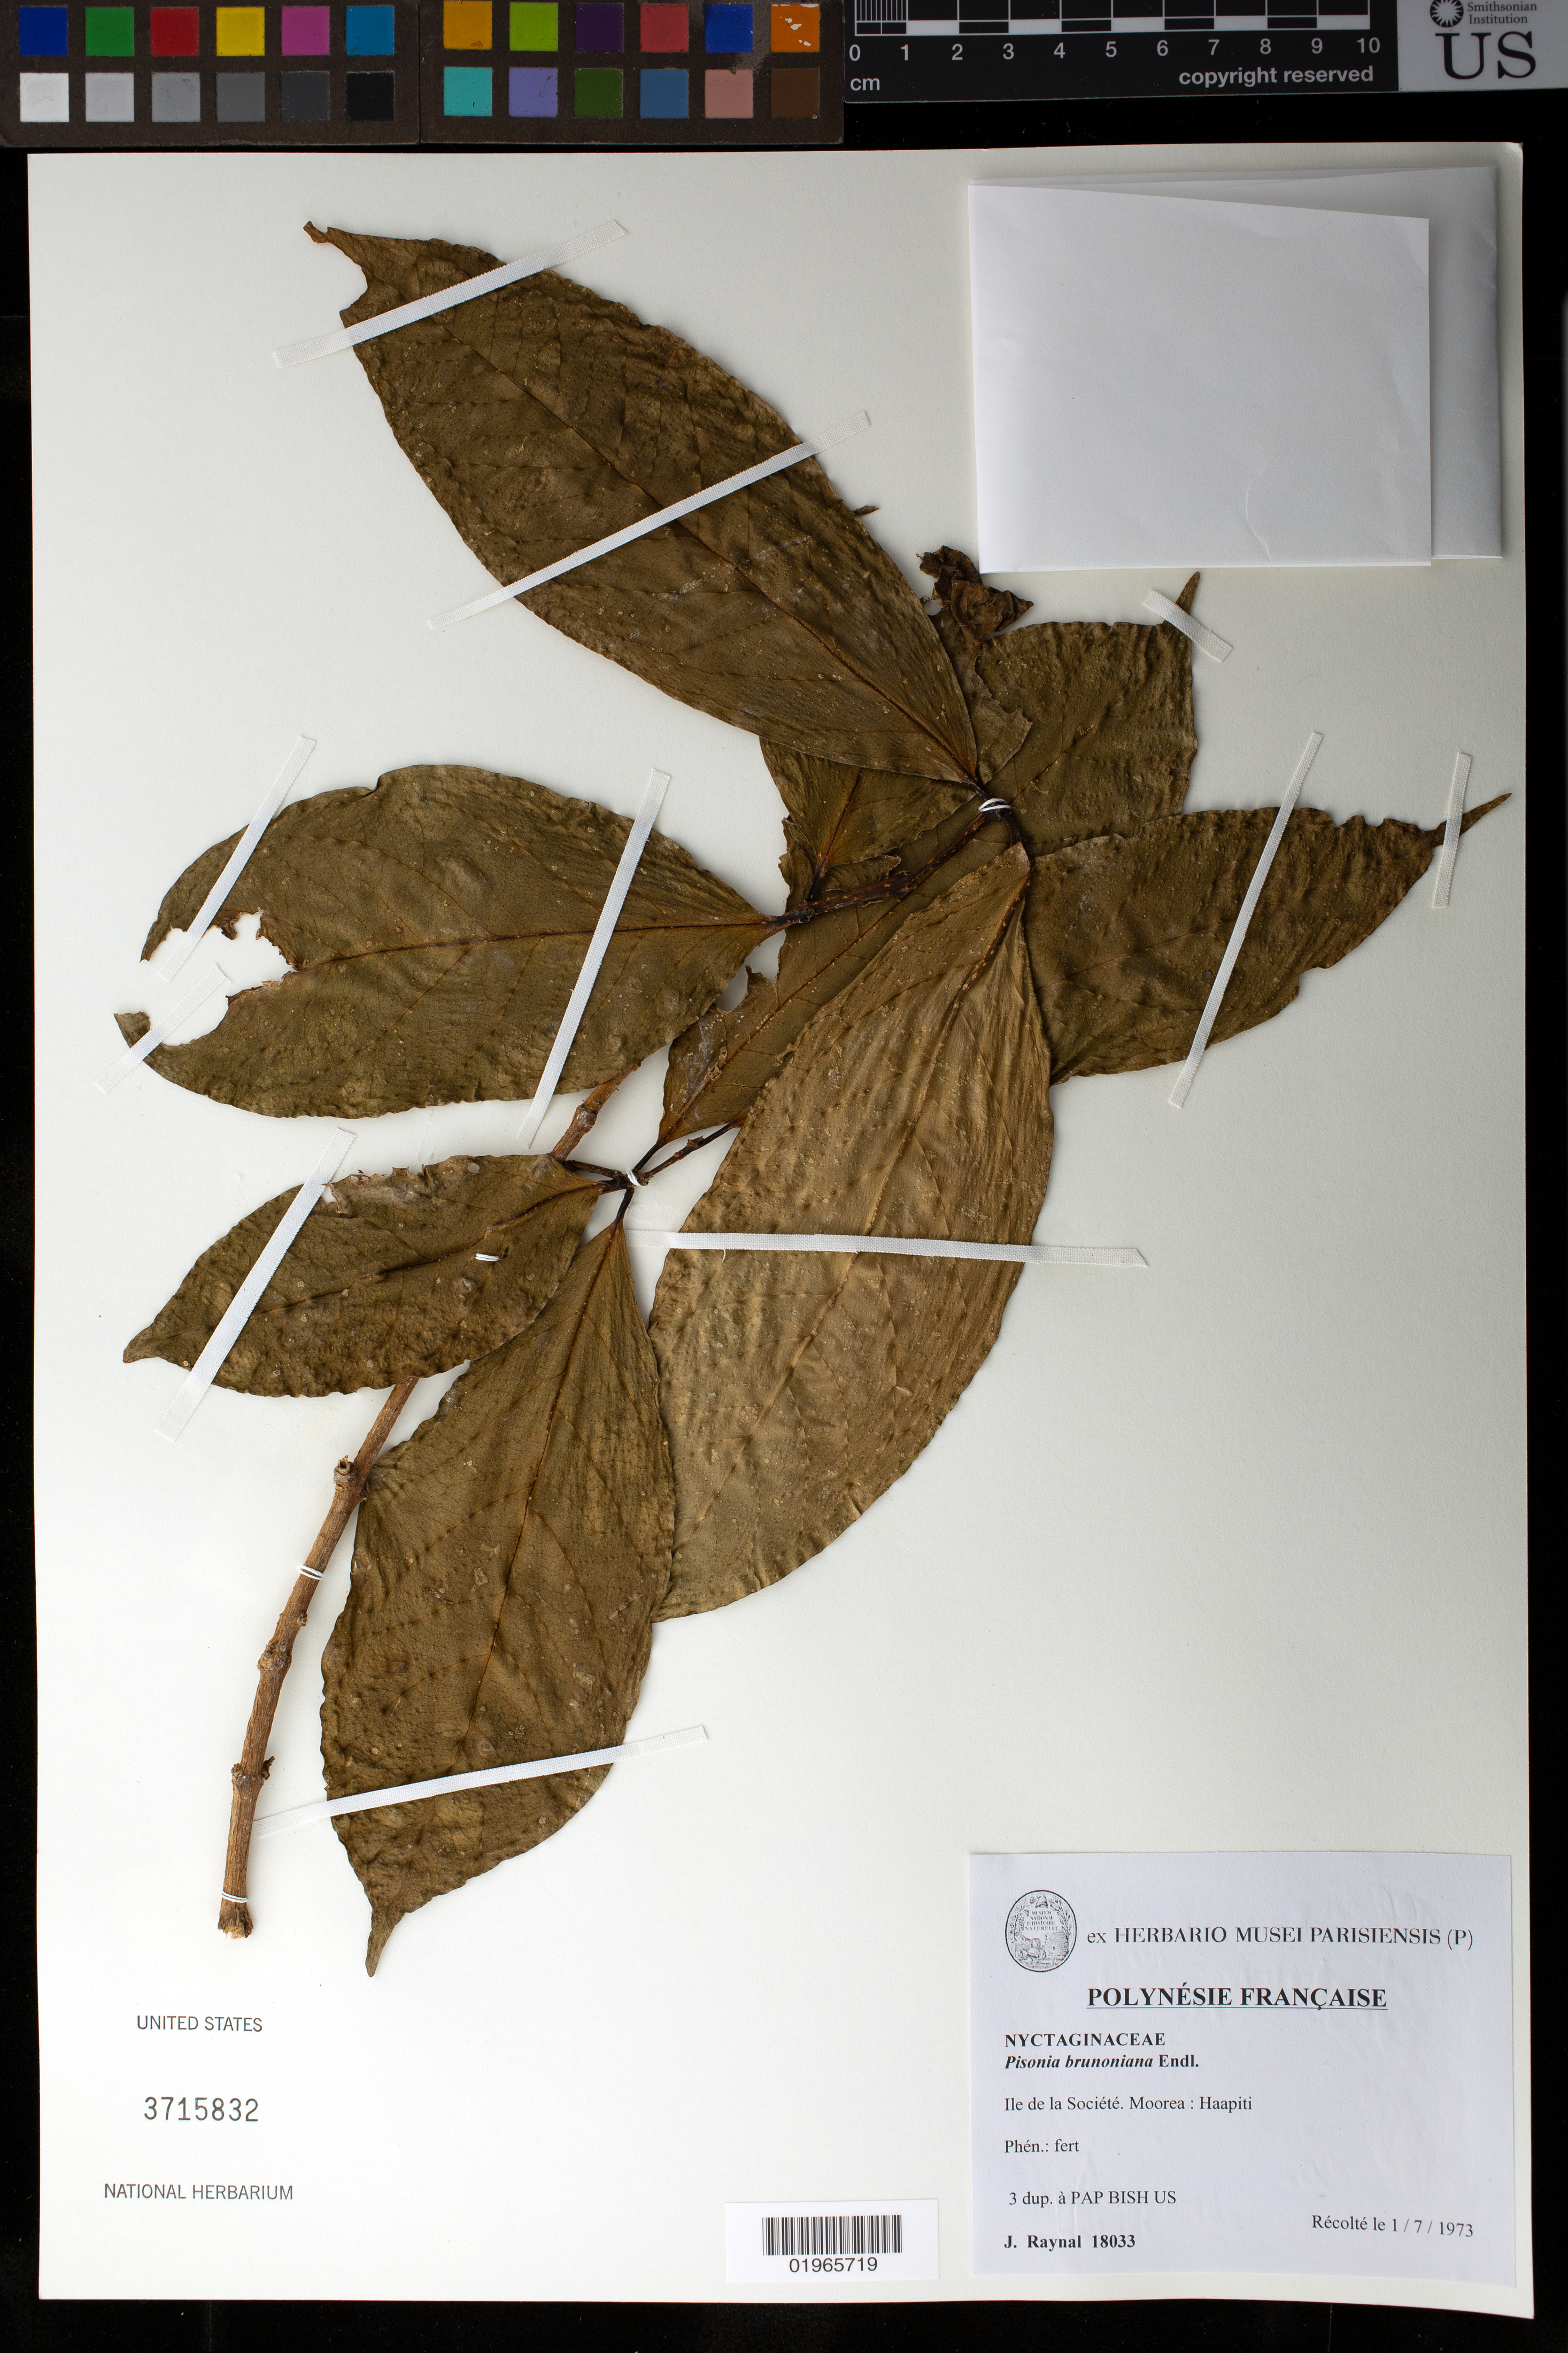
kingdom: Plantae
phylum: Tracheophyta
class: Magnoliopsida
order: Caryophyllales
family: Nyctaginaceae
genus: Ceodes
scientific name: Ceodes brunoniana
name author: (Endl.) Skottsb.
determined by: Wagner, W. L., (BOT), Smithsonian Institution - National Museum of Natural History (UNITED STATES)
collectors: J. Raynal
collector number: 18033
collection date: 1973-07-01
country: French Polynesia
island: Moorea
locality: Haapiti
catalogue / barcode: US 3715832